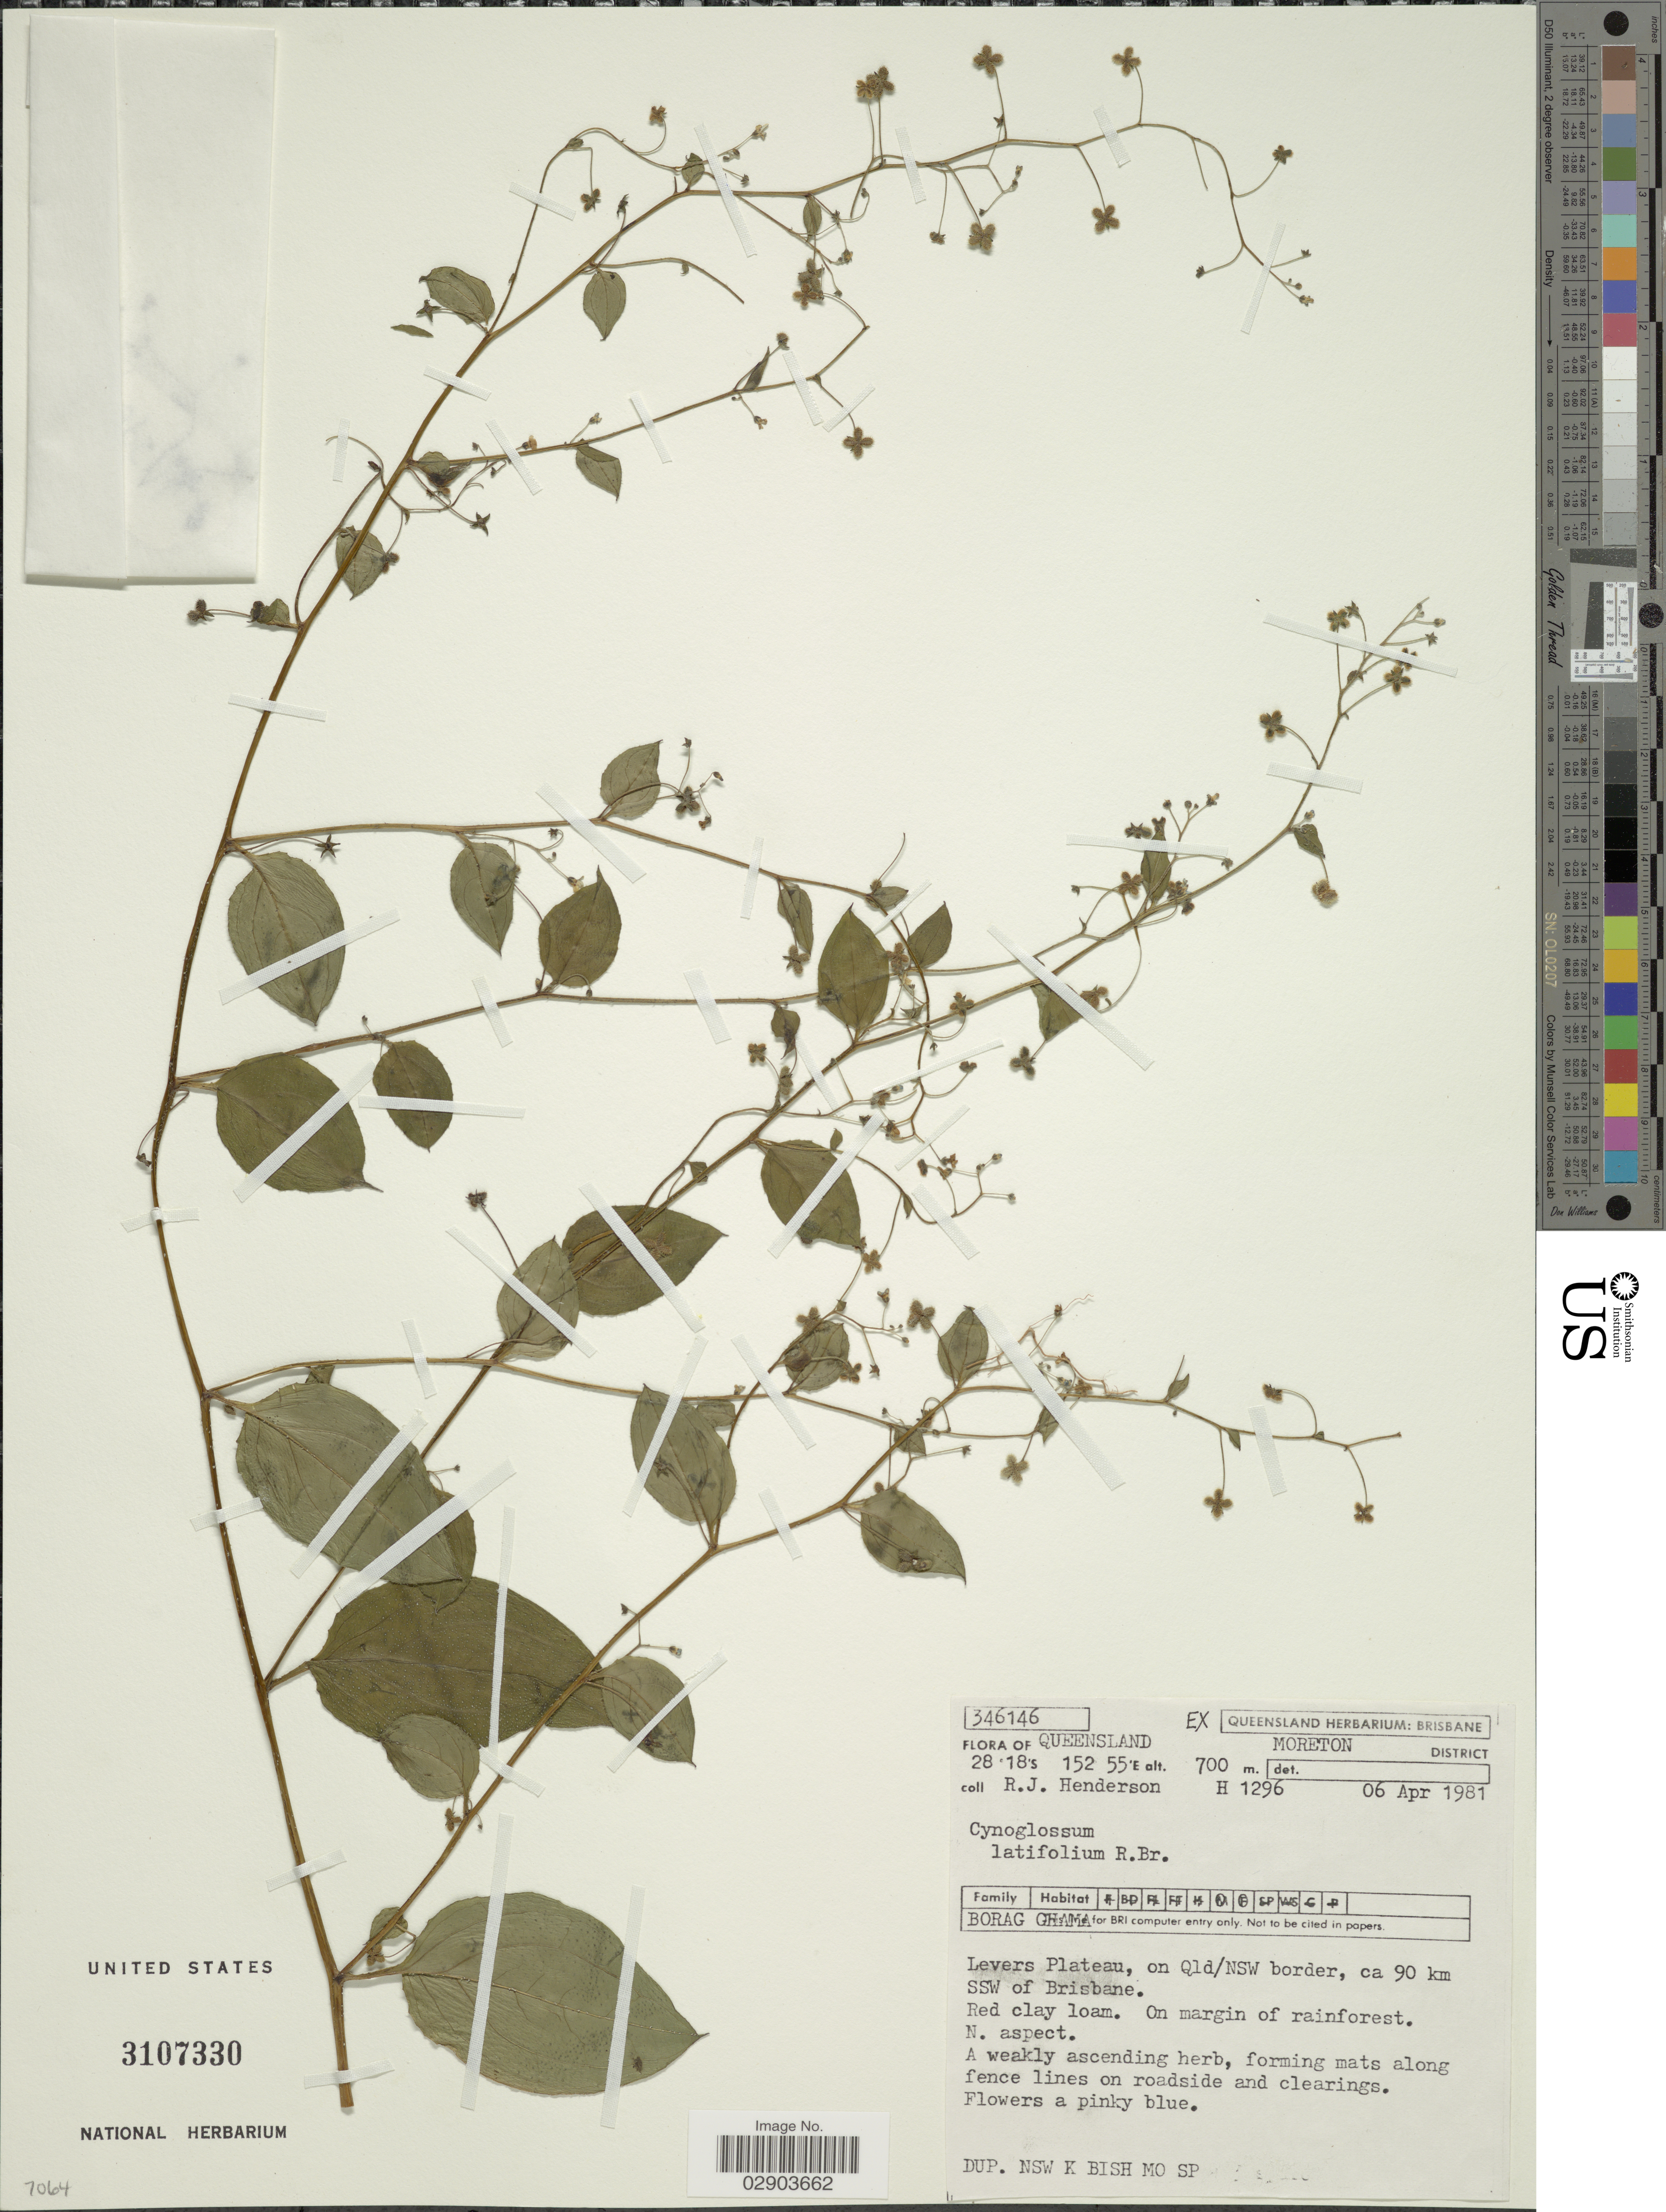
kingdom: Plantae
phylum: Tracheophyta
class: Magnoliopsida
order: Boraginales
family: Boraginaceae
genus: Cynoglossum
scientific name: Cynoglossum latifolium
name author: R. Br.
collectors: R. J. F. Henderson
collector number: H 1296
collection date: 1981-04-06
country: Australia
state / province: Queensland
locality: Queensland, Moreton District, Levers Plateau, on Qld/NSW border, ca 90 km SSW of Brisbane.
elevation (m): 700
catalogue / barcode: US 3107330